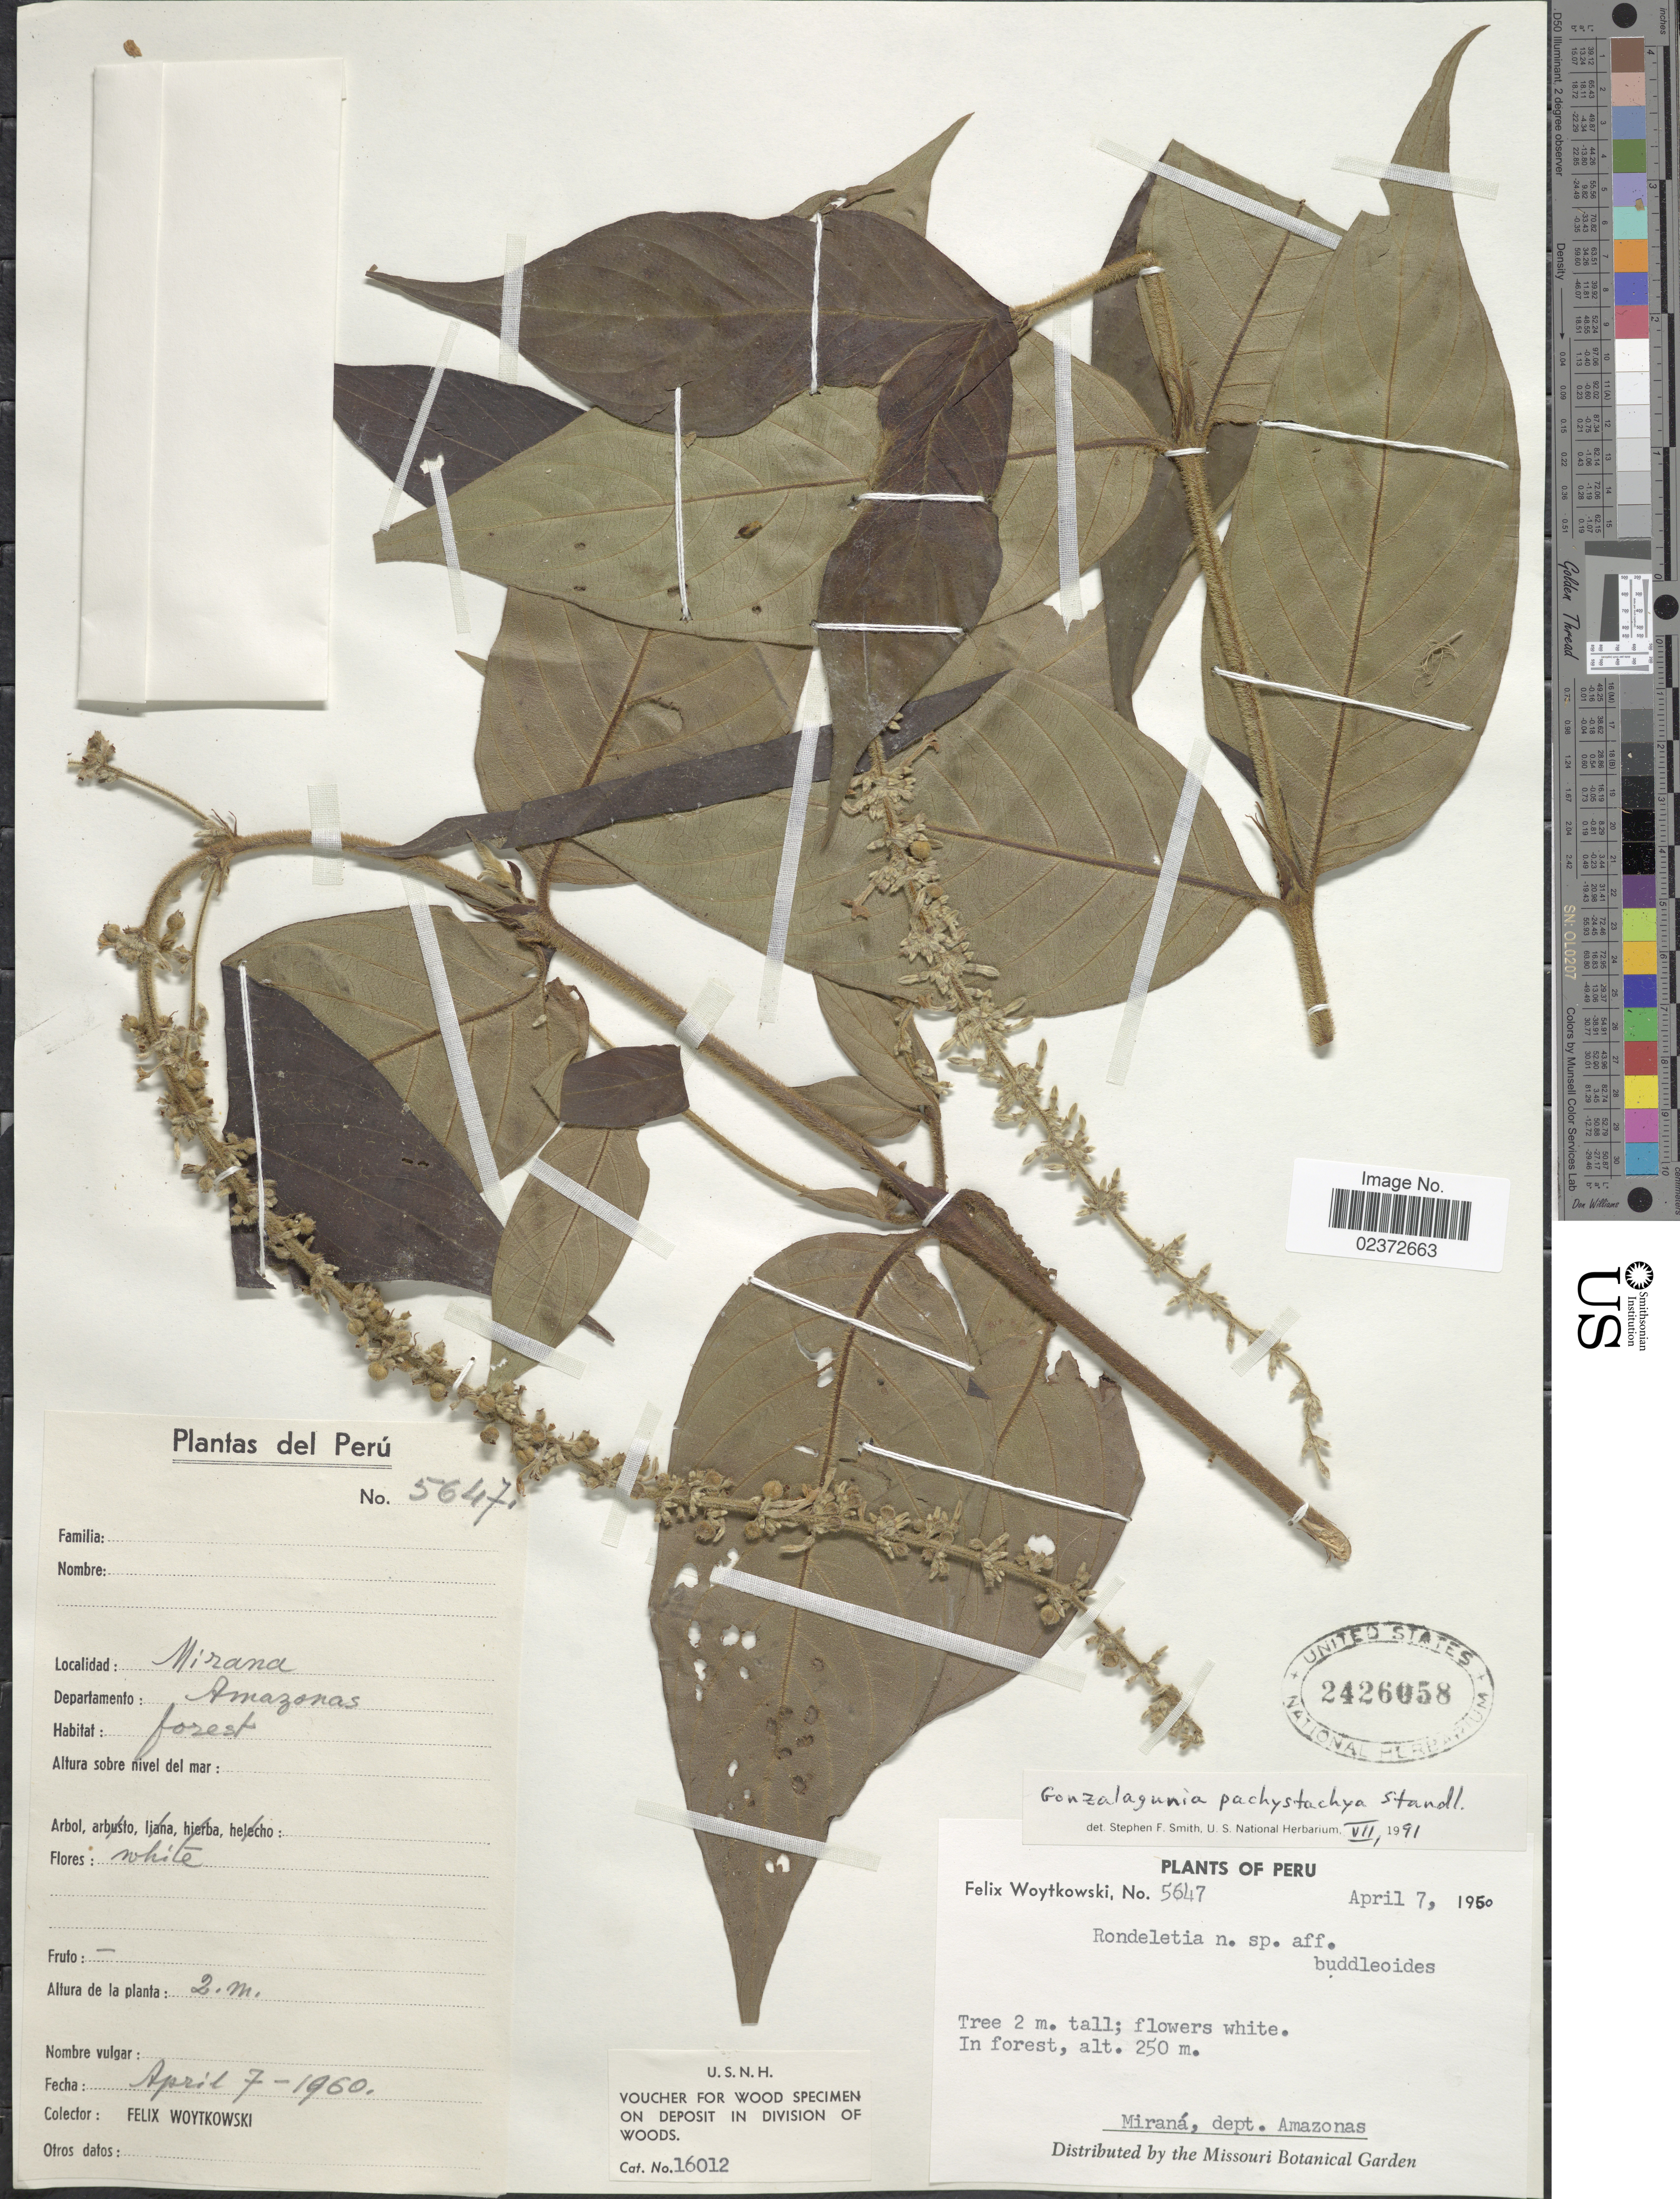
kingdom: Plantae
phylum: Tracheophyta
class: Magnoliopsida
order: Gentianales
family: Rubiaceae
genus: Gonzalagunia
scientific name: Gonzalagunia pachystachya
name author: Standl.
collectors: F. Woytkowski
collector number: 5647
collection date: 1960-04-07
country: Peru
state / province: Amazonas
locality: In forest. Mirana.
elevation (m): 250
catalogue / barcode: US 2426058